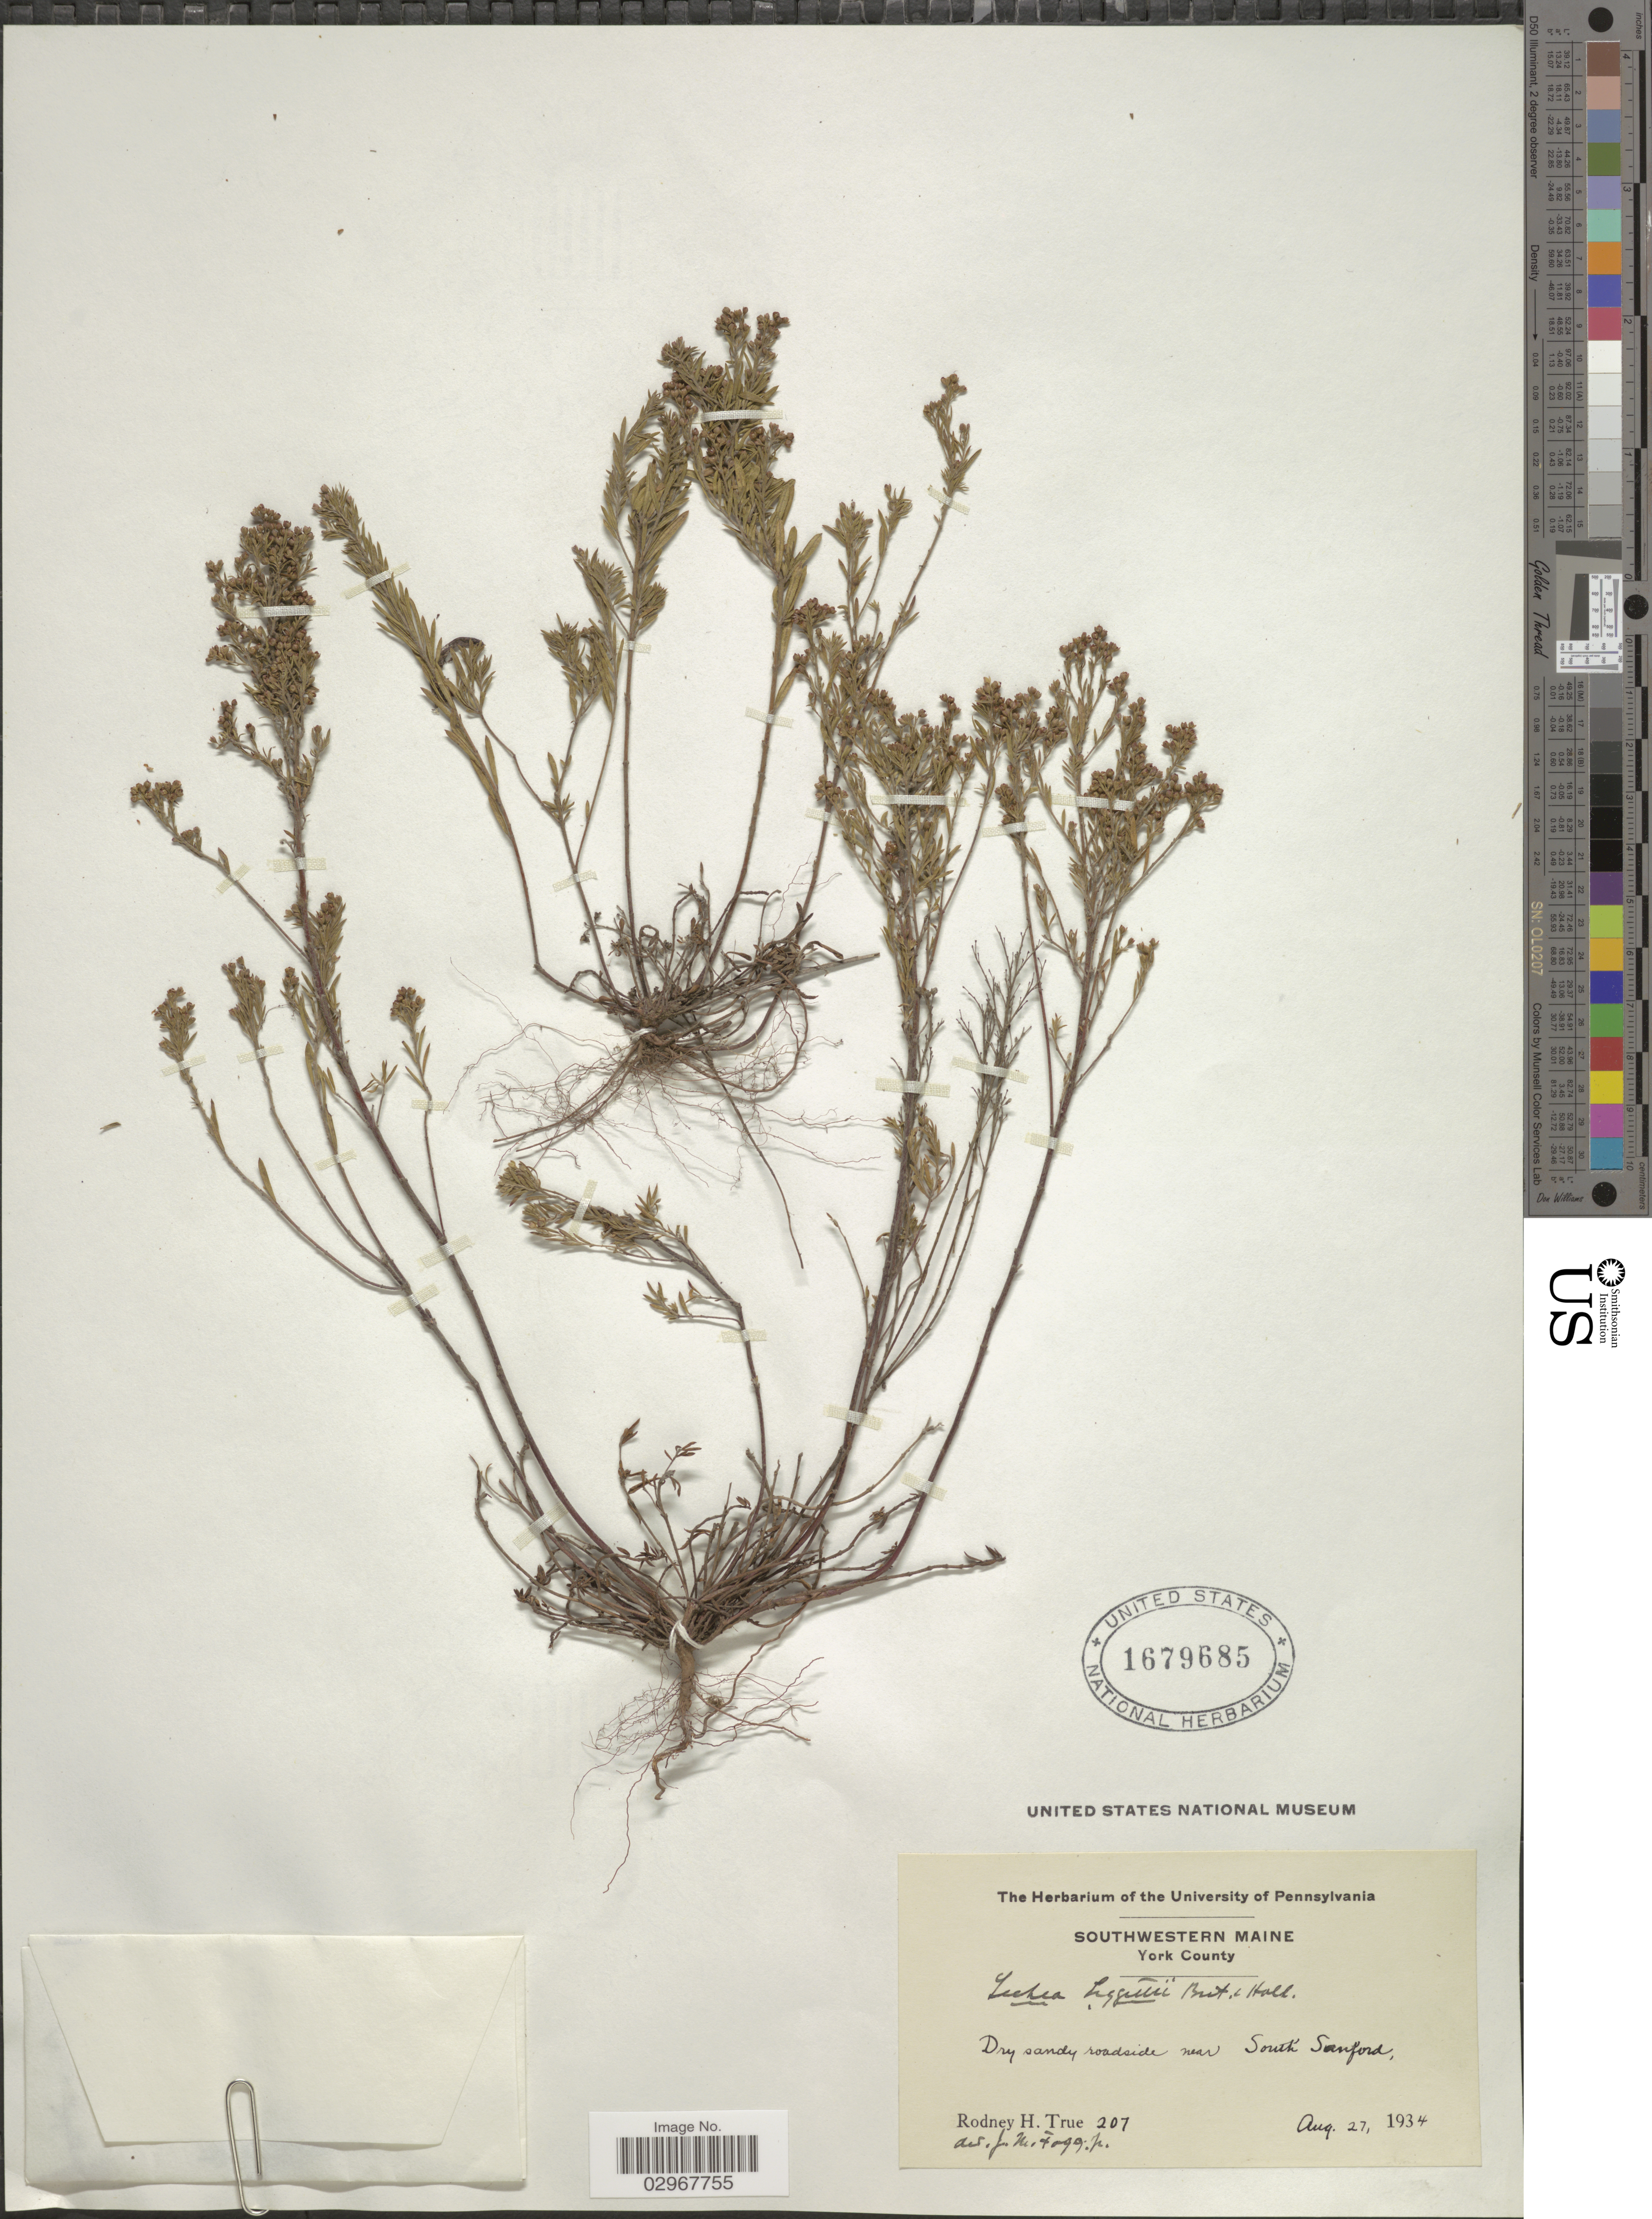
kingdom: Plantae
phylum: Tracheophyta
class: Magnoliopsida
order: Malvales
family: Cistaceae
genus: Lechea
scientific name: Lechea leggettii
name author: Britton & Hollick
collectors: R. H. True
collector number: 207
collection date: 1934-08-27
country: United States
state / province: Maine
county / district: York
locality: Southwestern Maine. York County. Dry sandy roadside near South Sanford.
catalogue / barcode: US 1679685